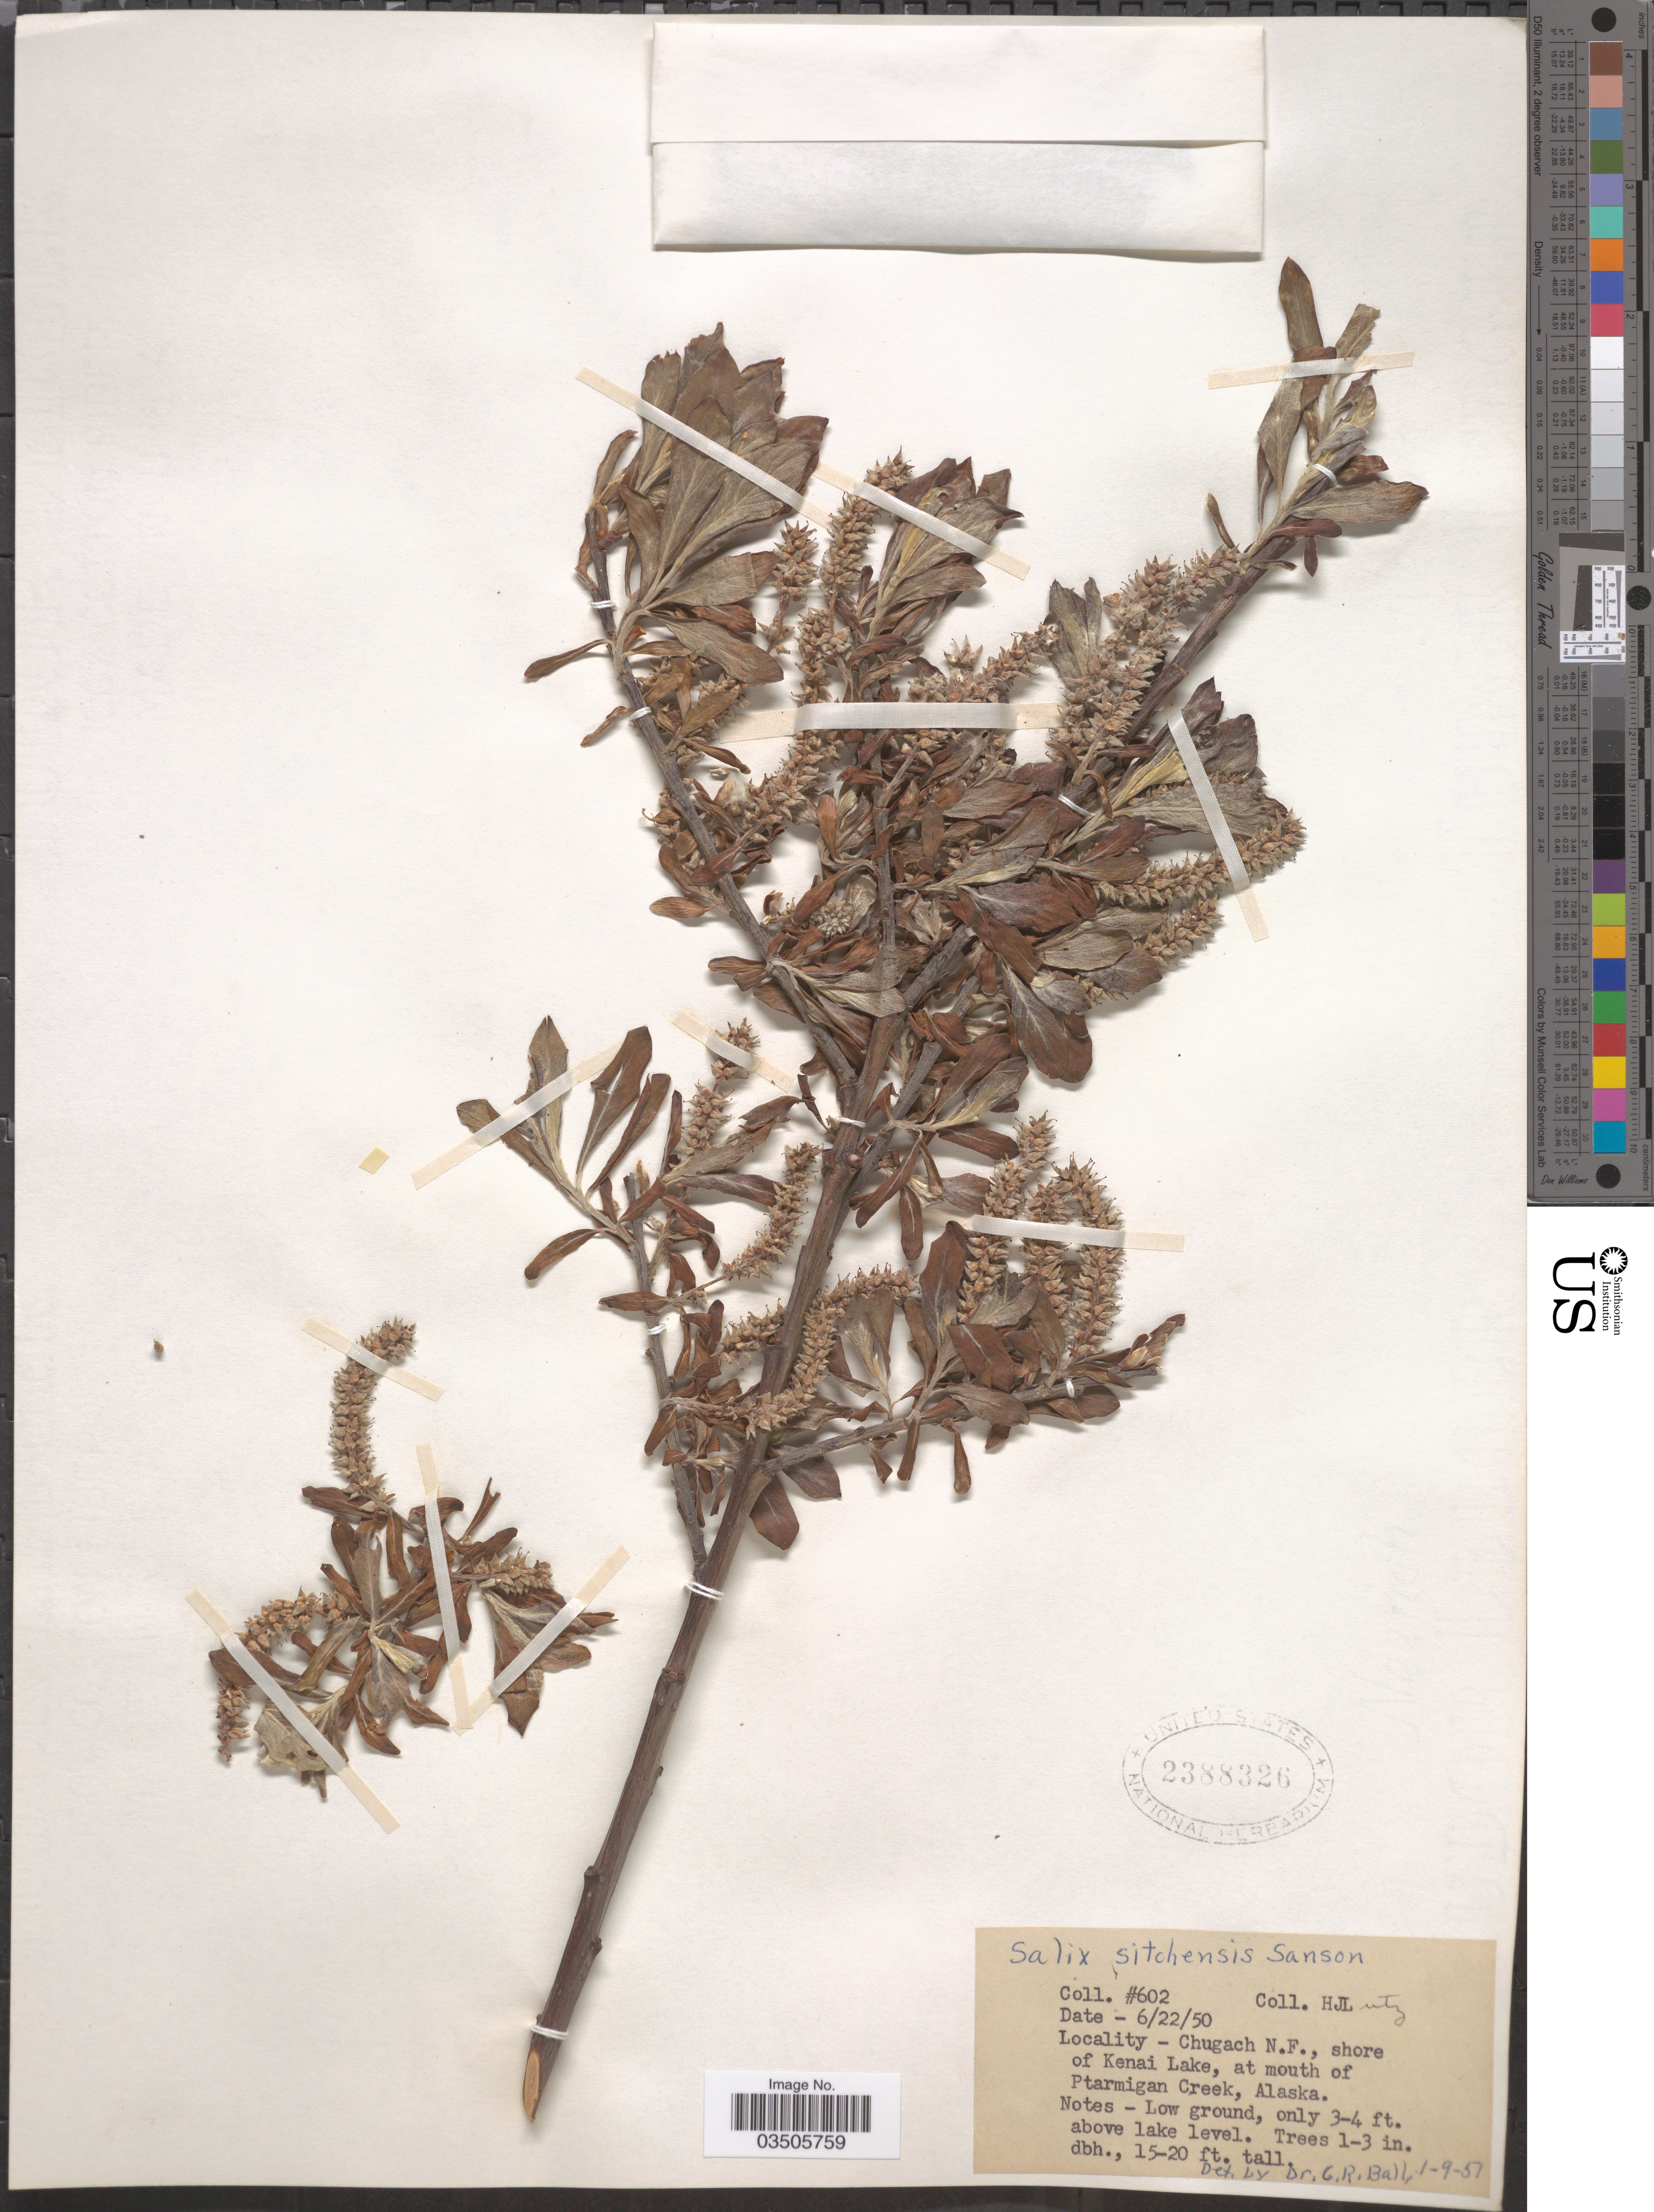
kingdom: Plantae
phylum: Tracheophyta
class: Magnoliopsida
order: Malpighiales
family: Salicaceae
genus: Salix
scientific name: Salix sitchensis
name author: Sanson ex Bong.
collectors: H. J. Lutz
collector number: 602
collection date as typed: Transcribed d/m/y: 22/6/50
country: United States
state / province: Alaska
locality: Chugach N. F., shore of Kenai Lake, at mouth of Ptarmigan Creek.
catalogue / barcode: US 2388326